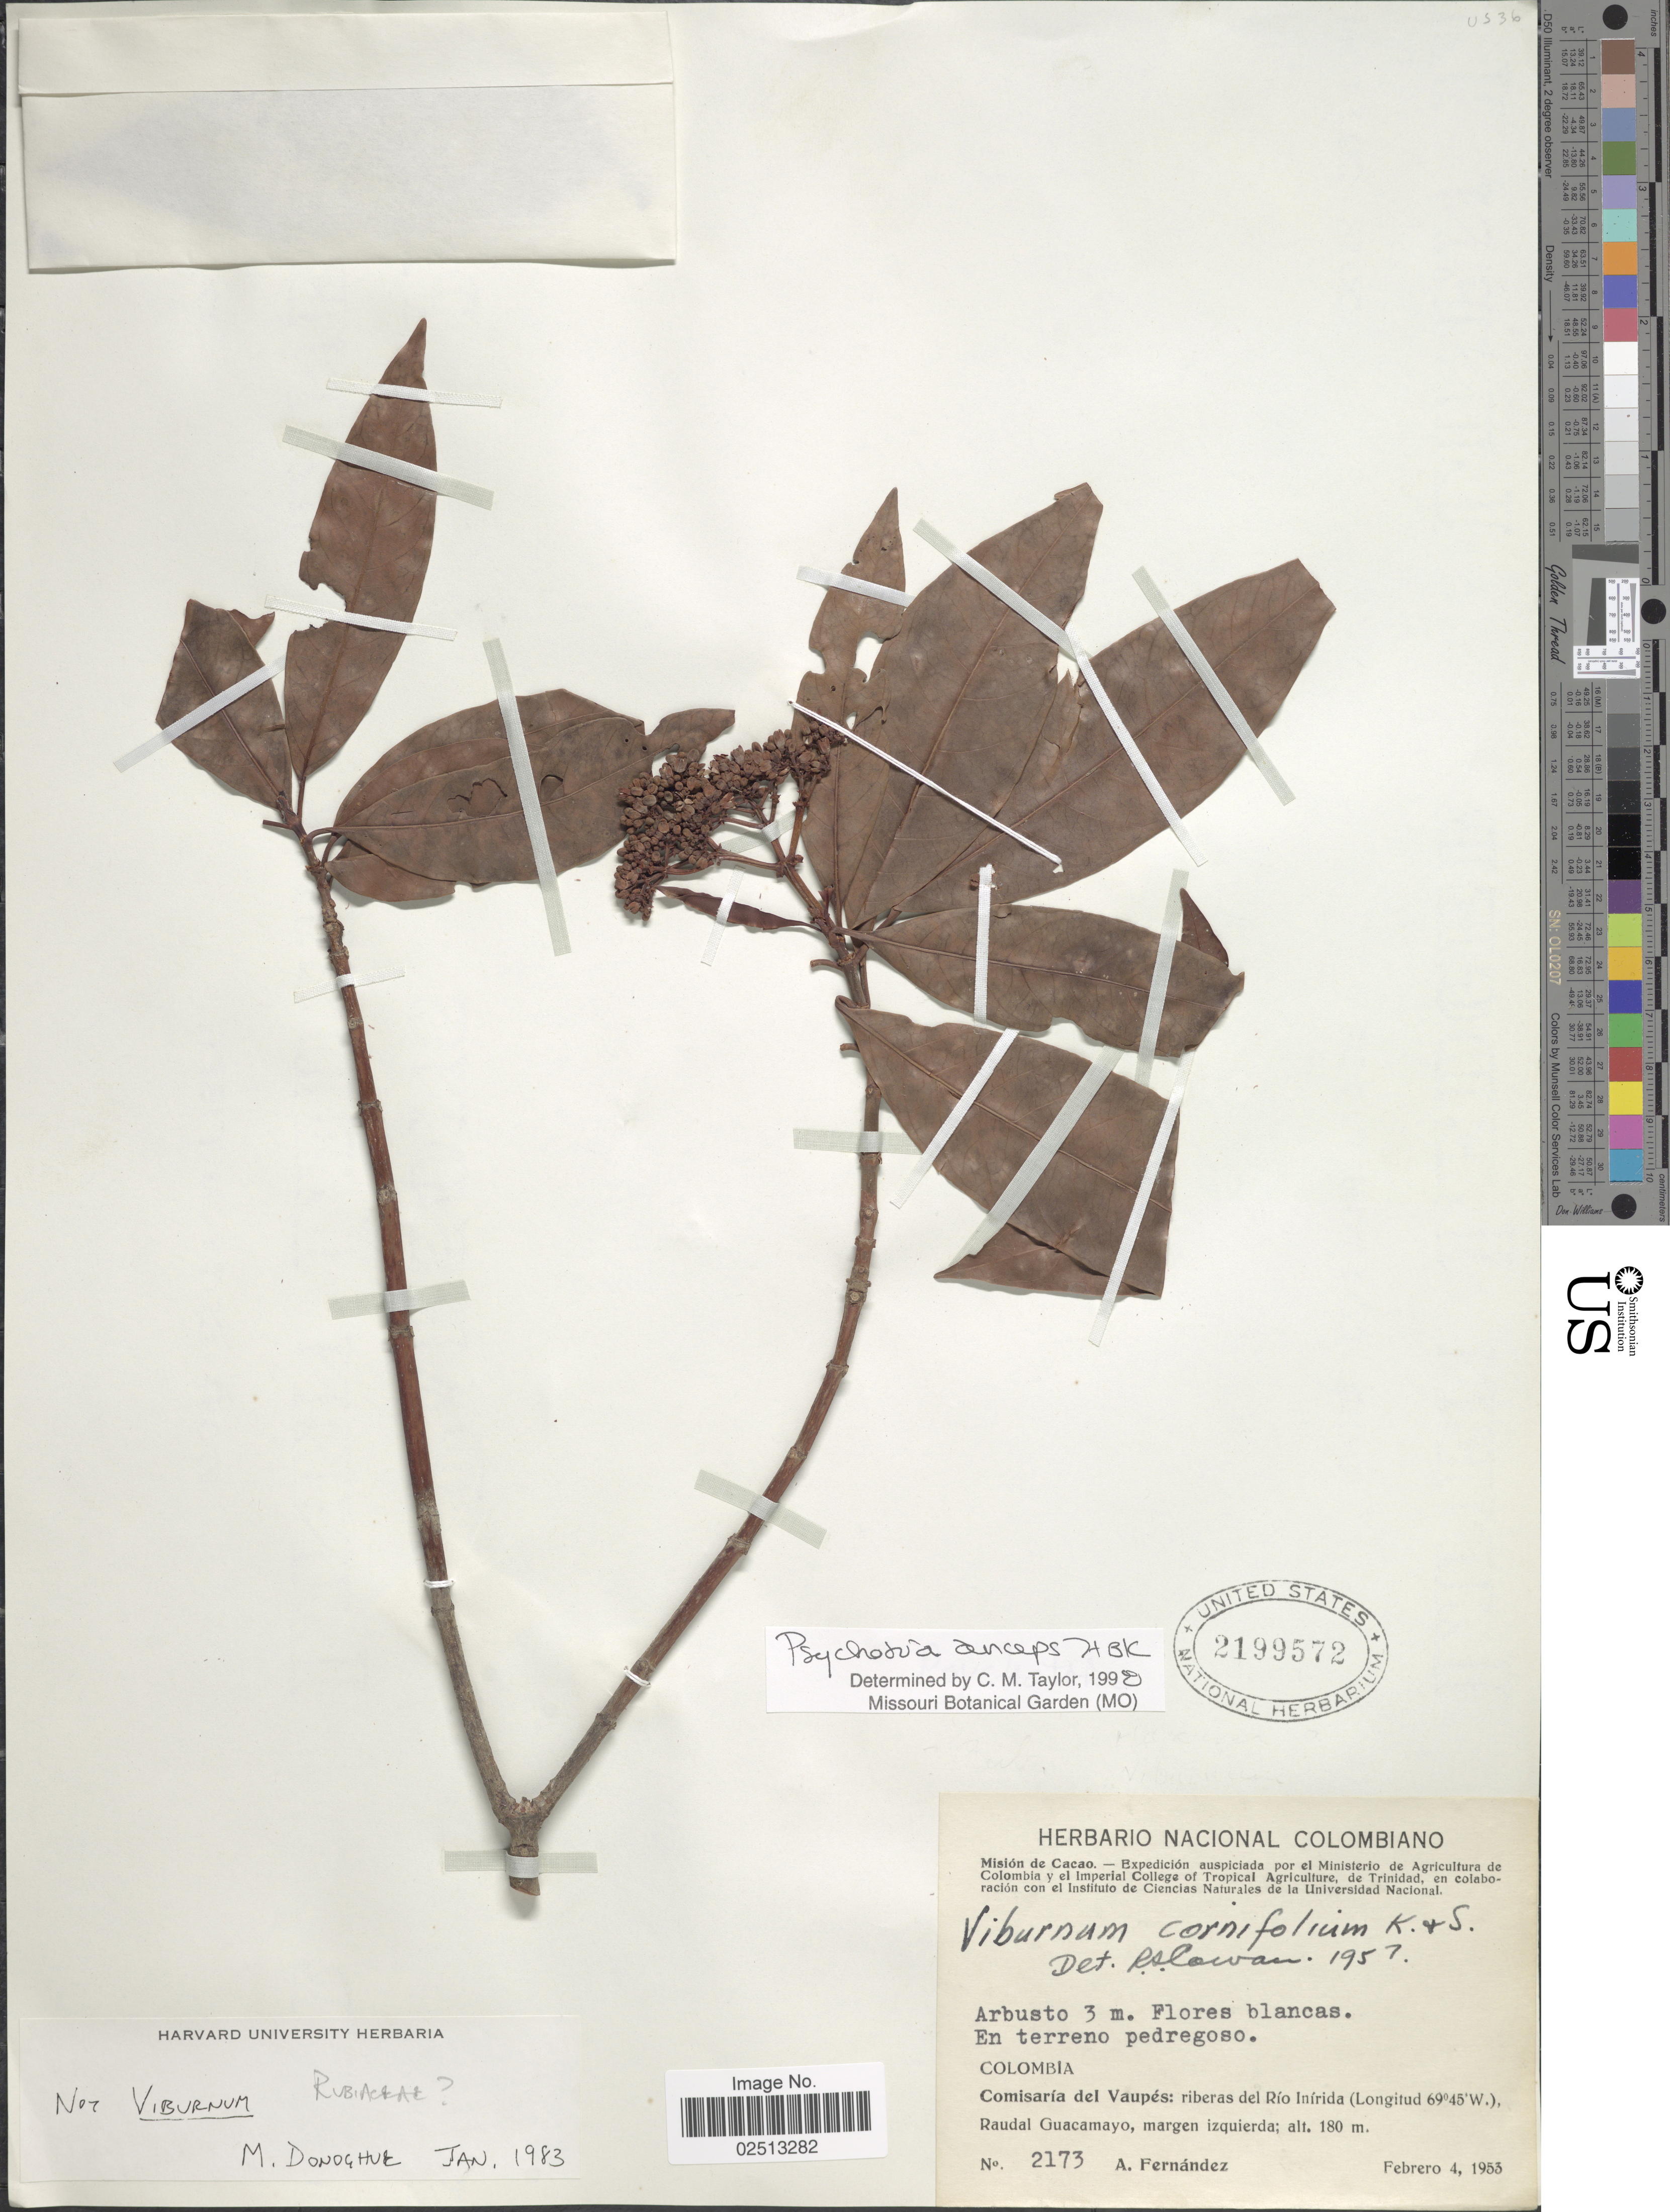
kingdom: Plantae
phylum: Tracheophyta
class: Magnoliopsida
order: Gentianales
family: Rubiaceae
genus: Psychotria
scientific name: Psychotria anceps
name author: Kunth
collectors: A. Fernandez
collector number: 2173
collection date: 1953-02-04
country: Colombia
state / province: Vaupés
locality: Comisario del Vaupes: riberas del Rio Inirida, Raudal Guacamayo, margen izquierda.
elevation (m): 180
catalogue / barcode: US 2199572